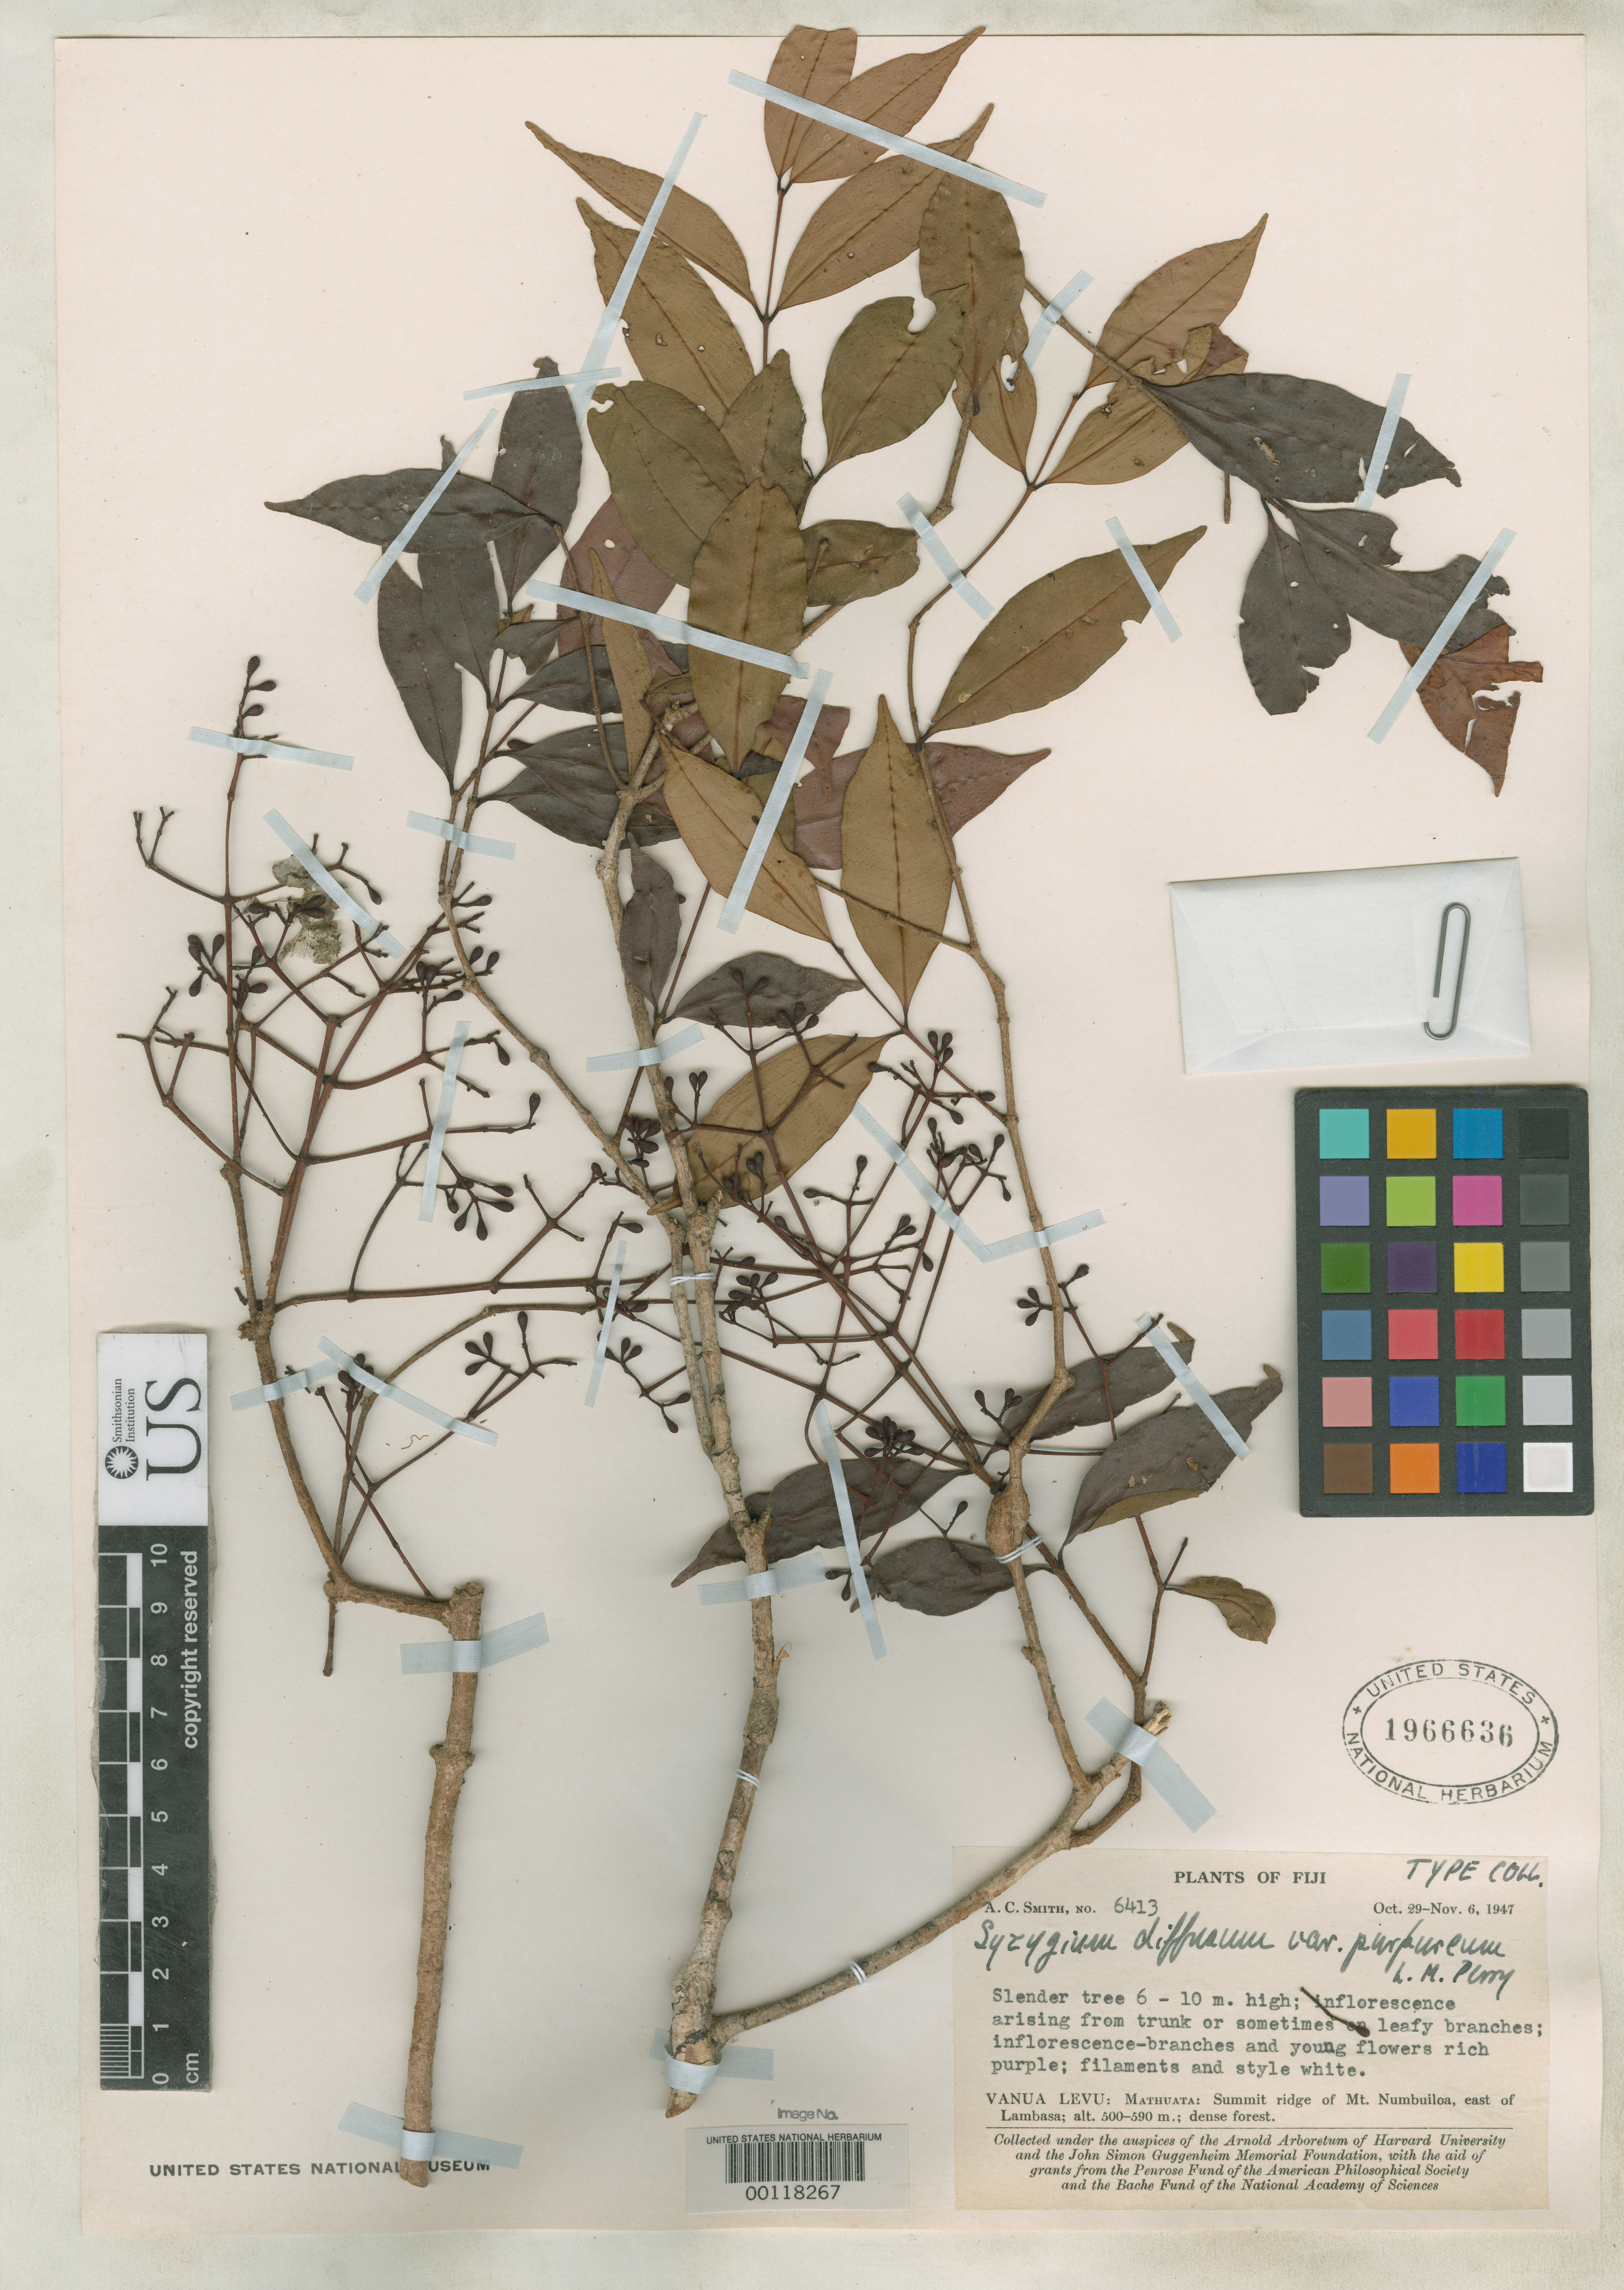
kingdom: Plantae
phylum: Tracheophyta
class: Magnoliopsida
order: Myrtales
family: Myrtaceae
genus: Syzygium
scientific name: Syzygium diffusum var. purpureum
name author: L.M. Perry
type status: Isotype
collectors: A. C. Smith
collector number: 6413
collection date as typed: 29 Oct 1947 to 06 Nov 1947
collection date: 1947-10-29/1947-11-06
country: Fiji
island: Vanua Levu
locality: Summit ridge of Mt. Numbuiloa. [Vanua Levu Group]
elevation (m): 500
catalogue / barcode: US 1966636